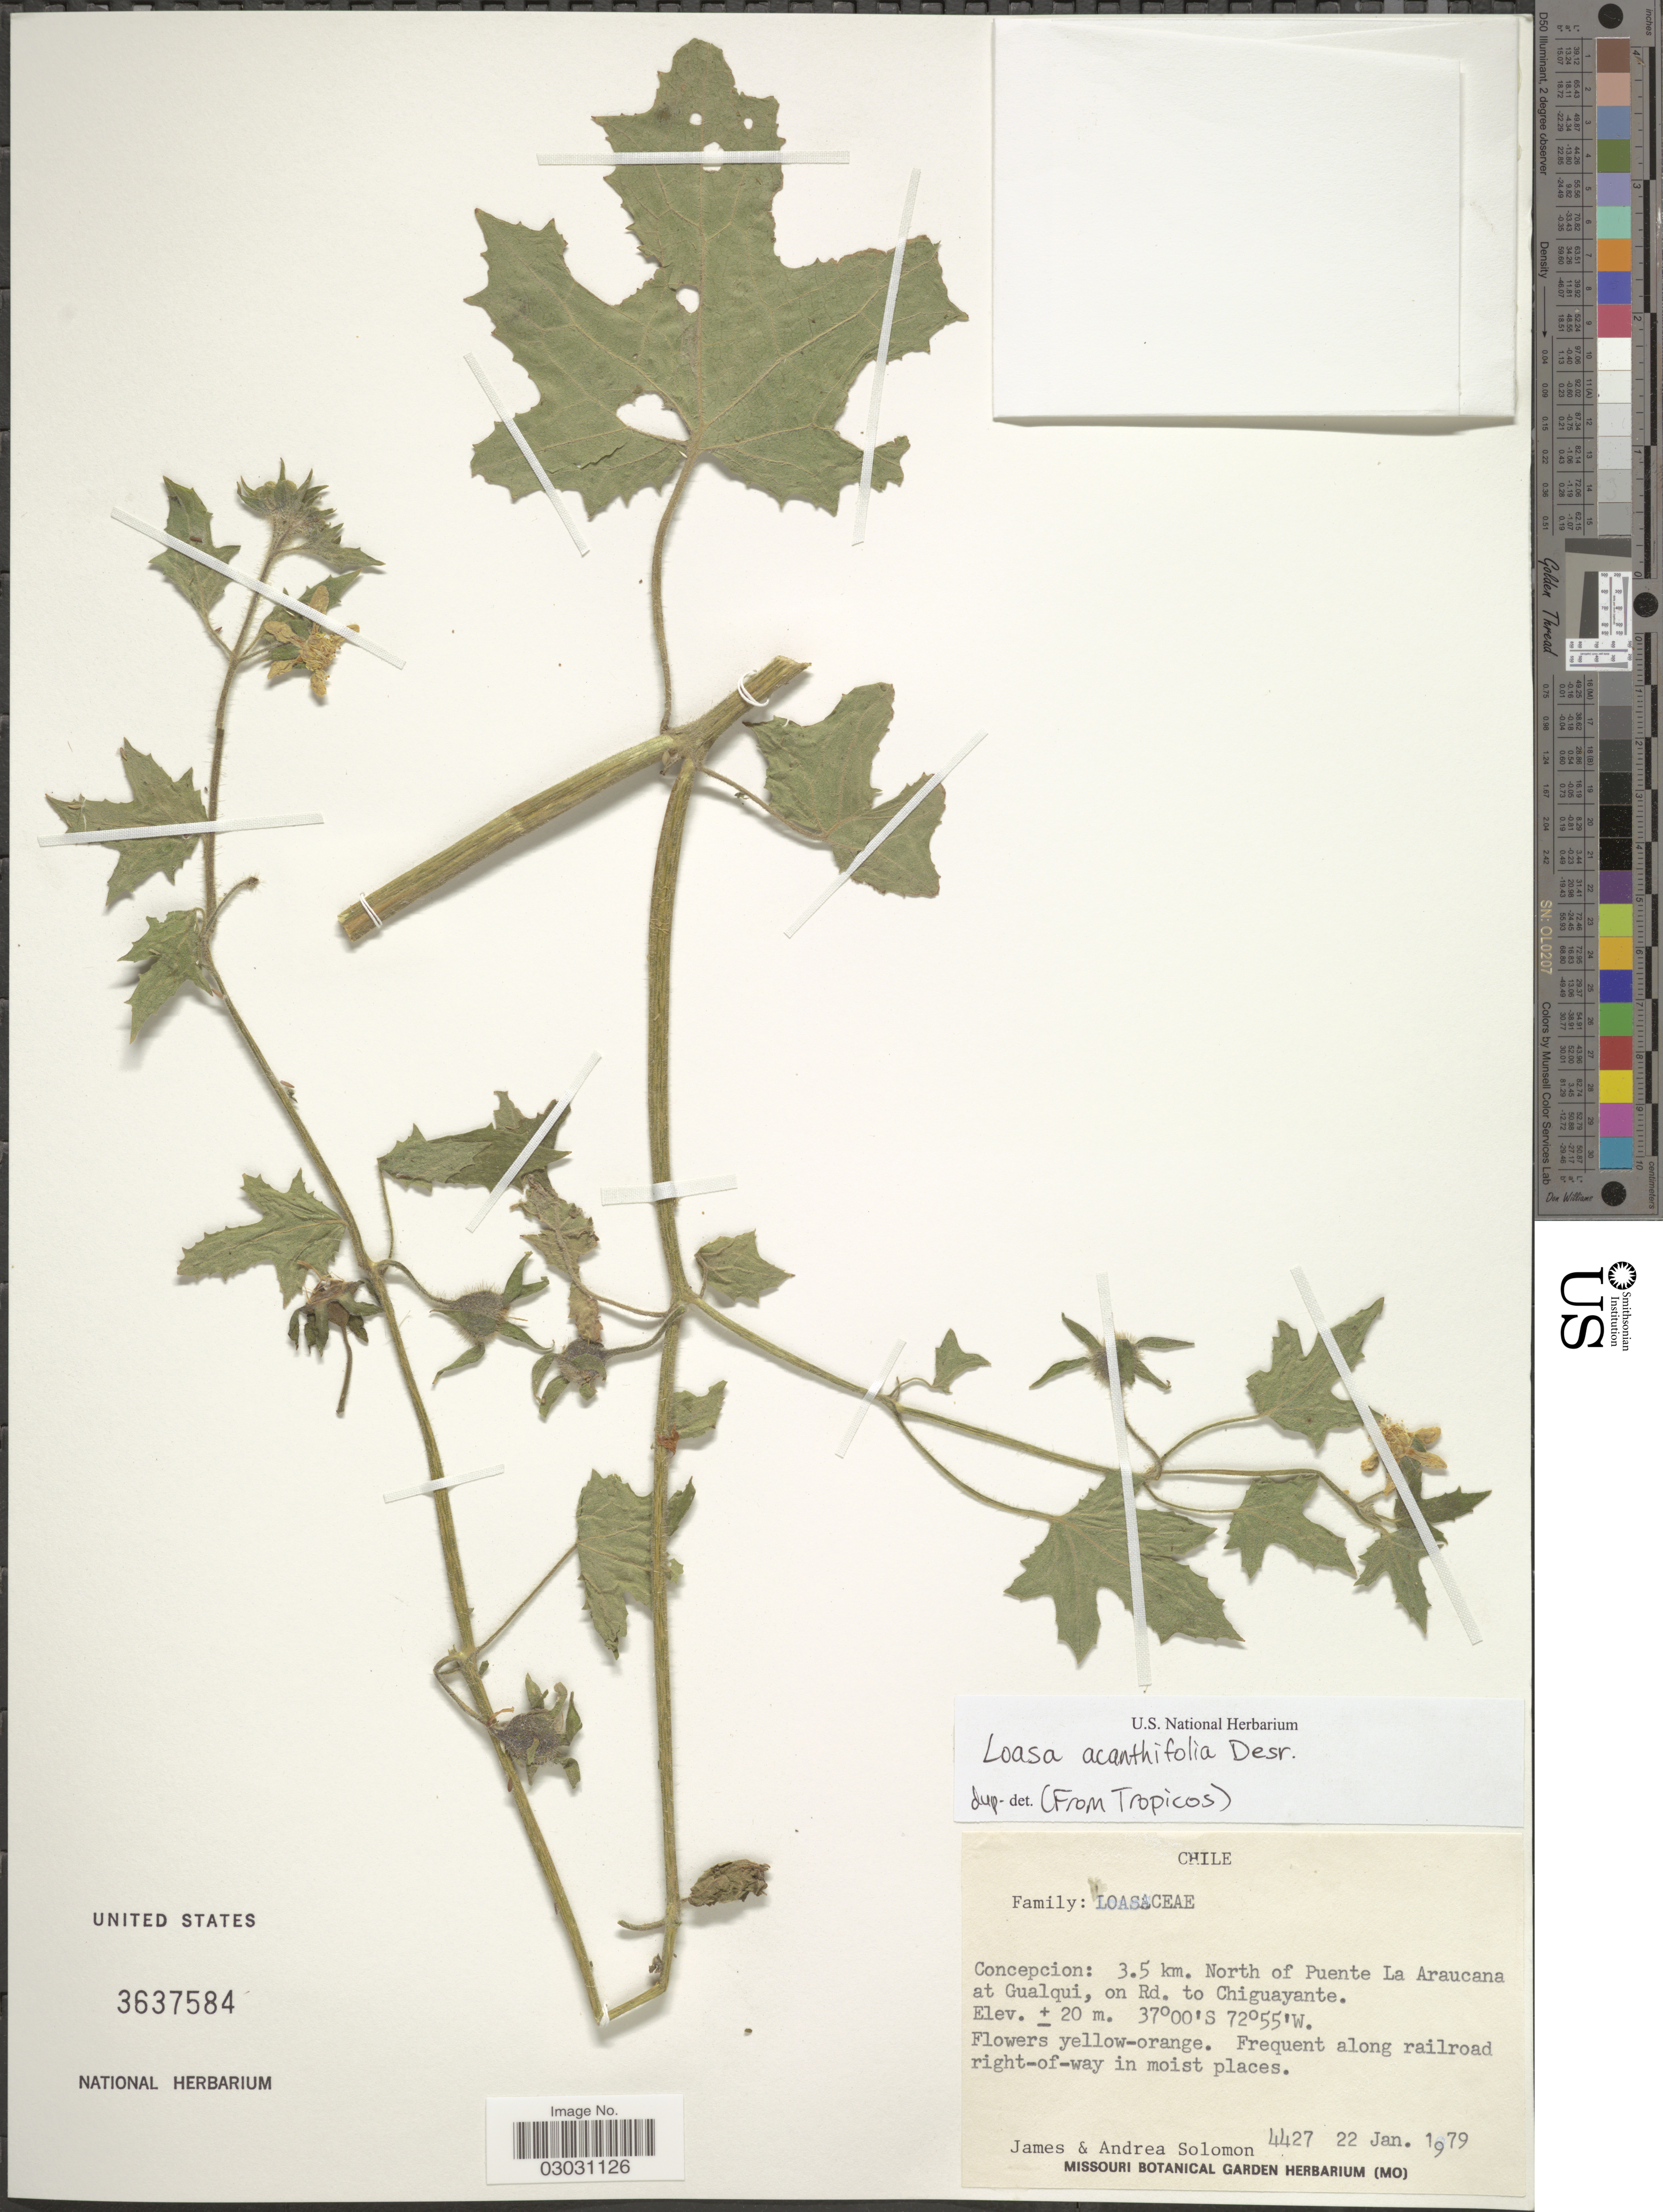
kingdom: Plantae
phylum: Tracheophyta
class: Magnoliopsida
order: Cornales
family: Loasaceae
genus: Loasa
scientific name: Loasa acanthifolia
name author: Desr.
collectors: J. C. Solomon & A. Solomon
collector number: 4427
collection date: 1979-01-22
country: Chile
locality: Concepcion: 3.5 km. north of Puente La Araucana at Gualqui, on Rd. to Chiguayante.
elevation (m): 20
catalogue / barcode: US 3637584